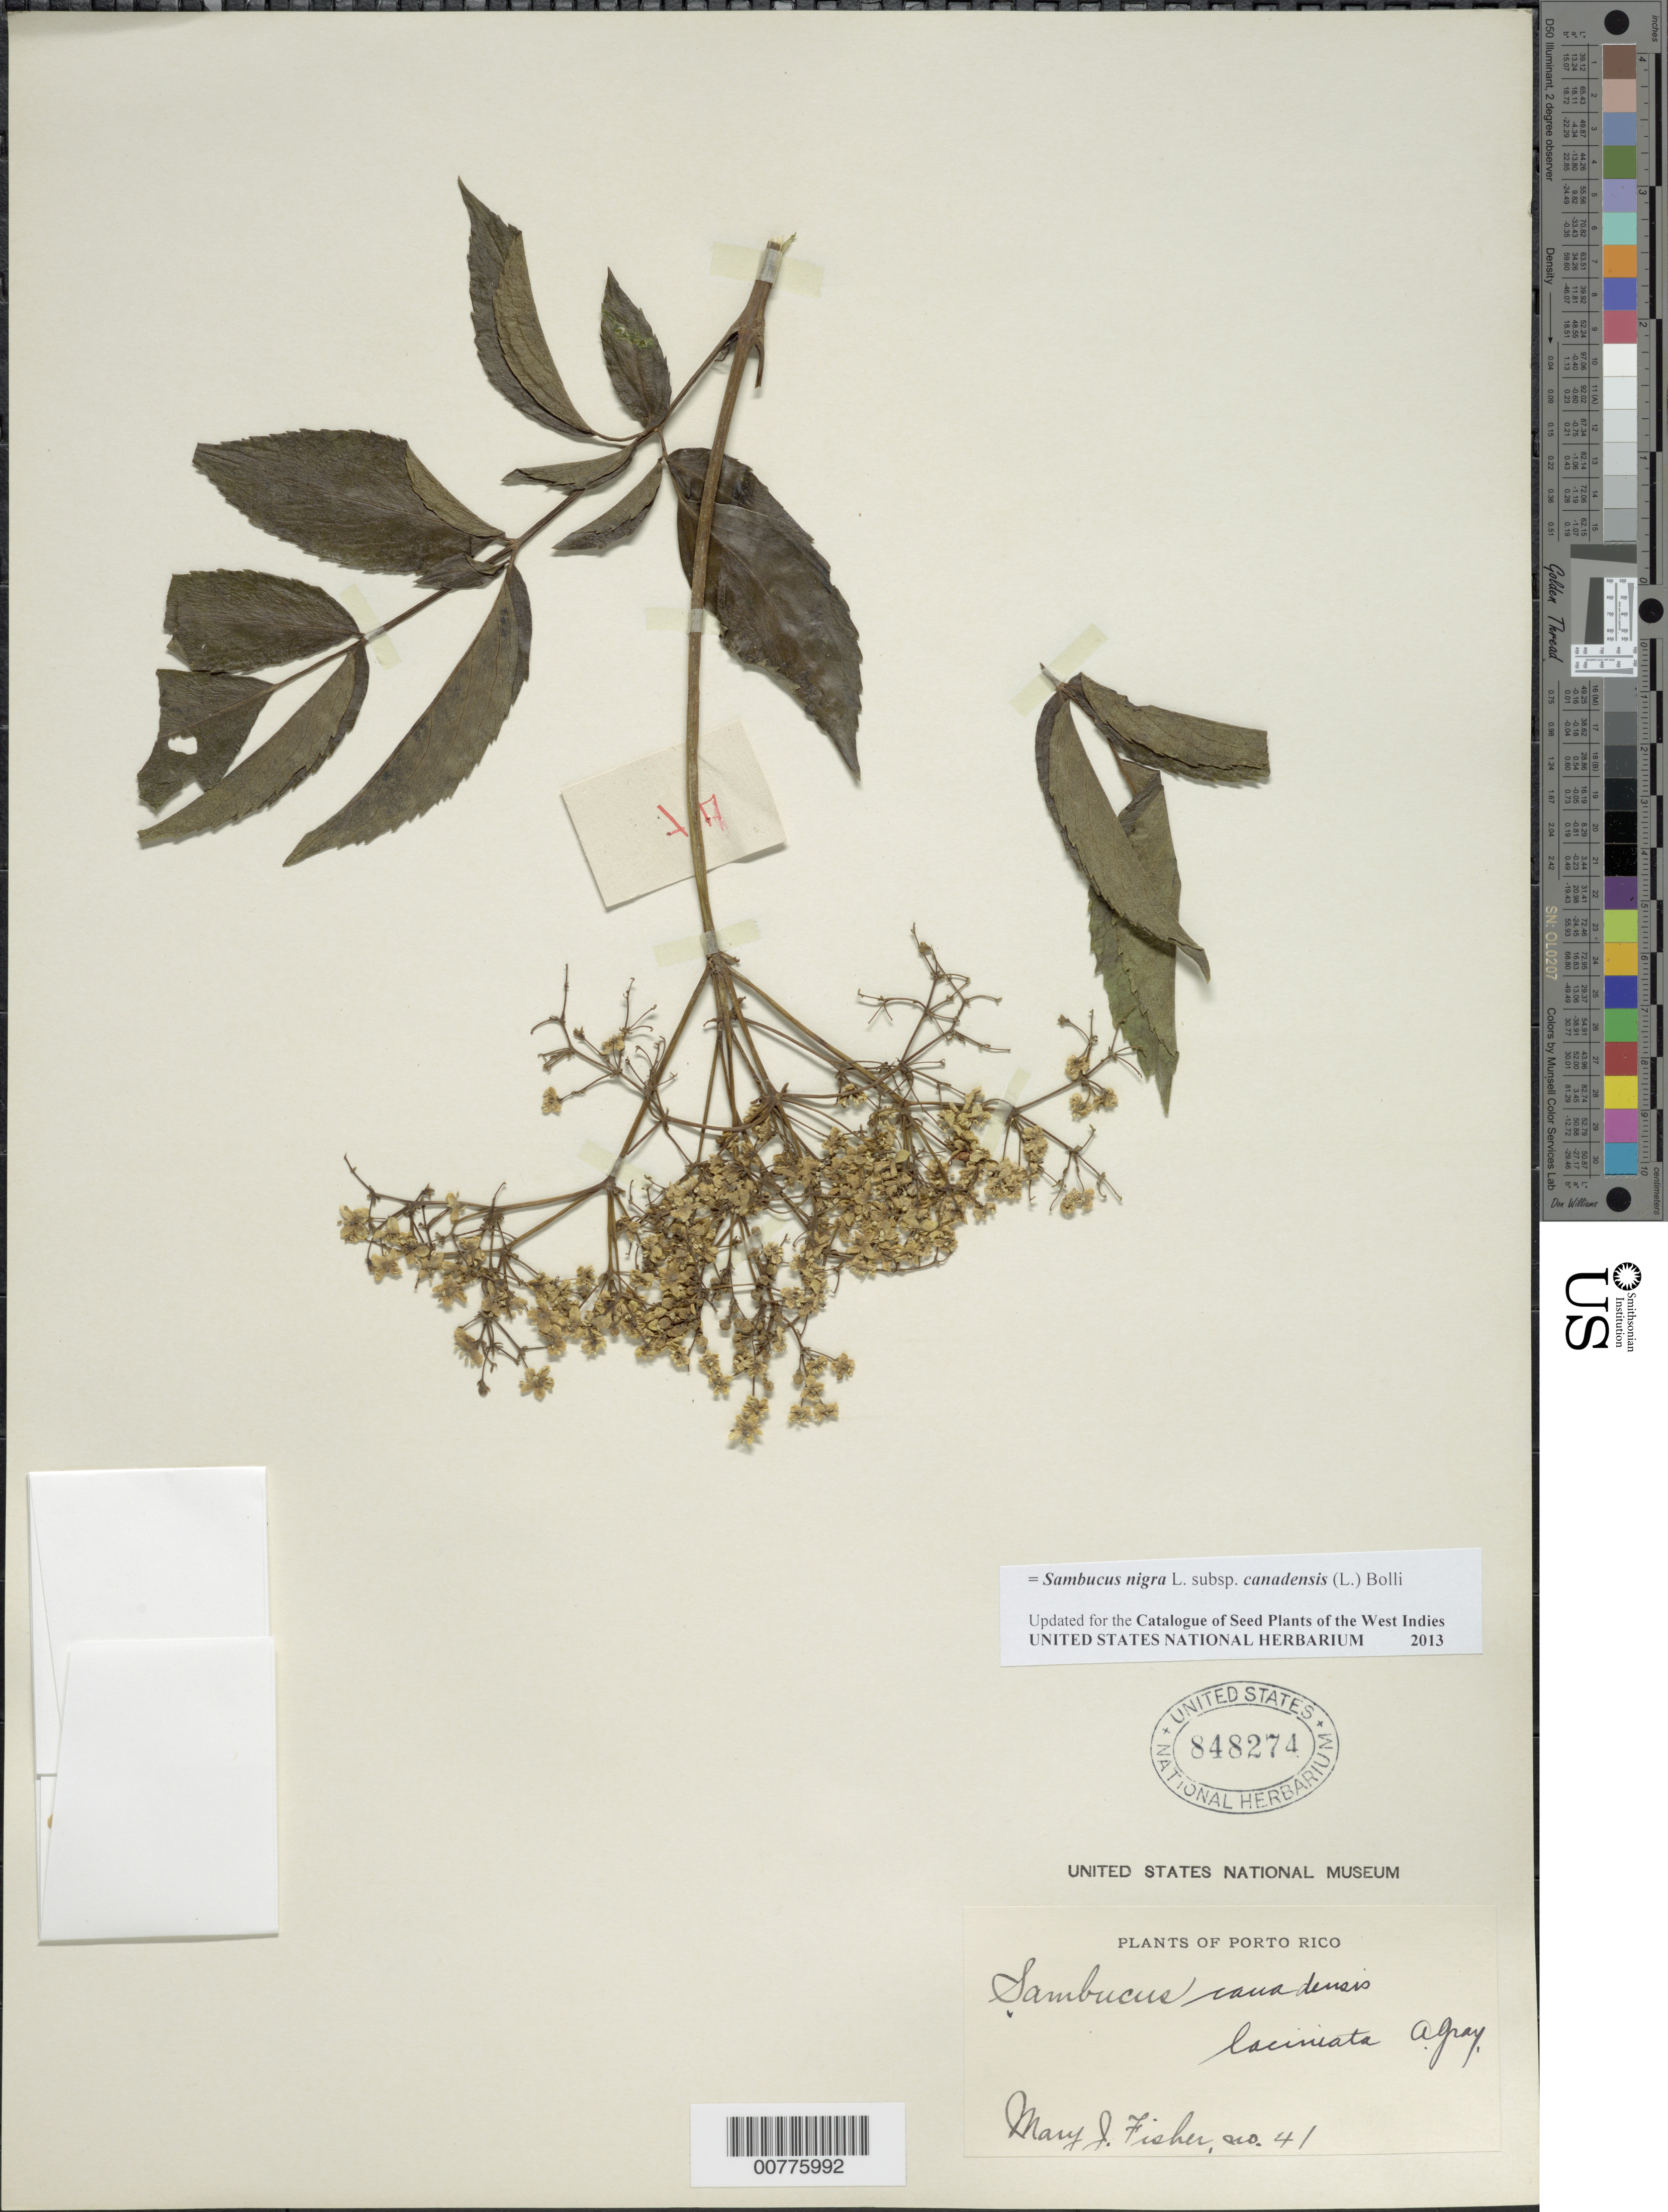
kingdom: Plantae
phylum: Tracheophyta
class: Magnoliopsida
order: Dipsacales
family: Viburnaceae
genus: Sambucus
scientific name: Sambucus nigra subsp. canadensis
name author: (L.) Bolli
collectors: M. J. Fisher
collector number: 41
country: Puerto Rico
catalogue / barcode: US 848274